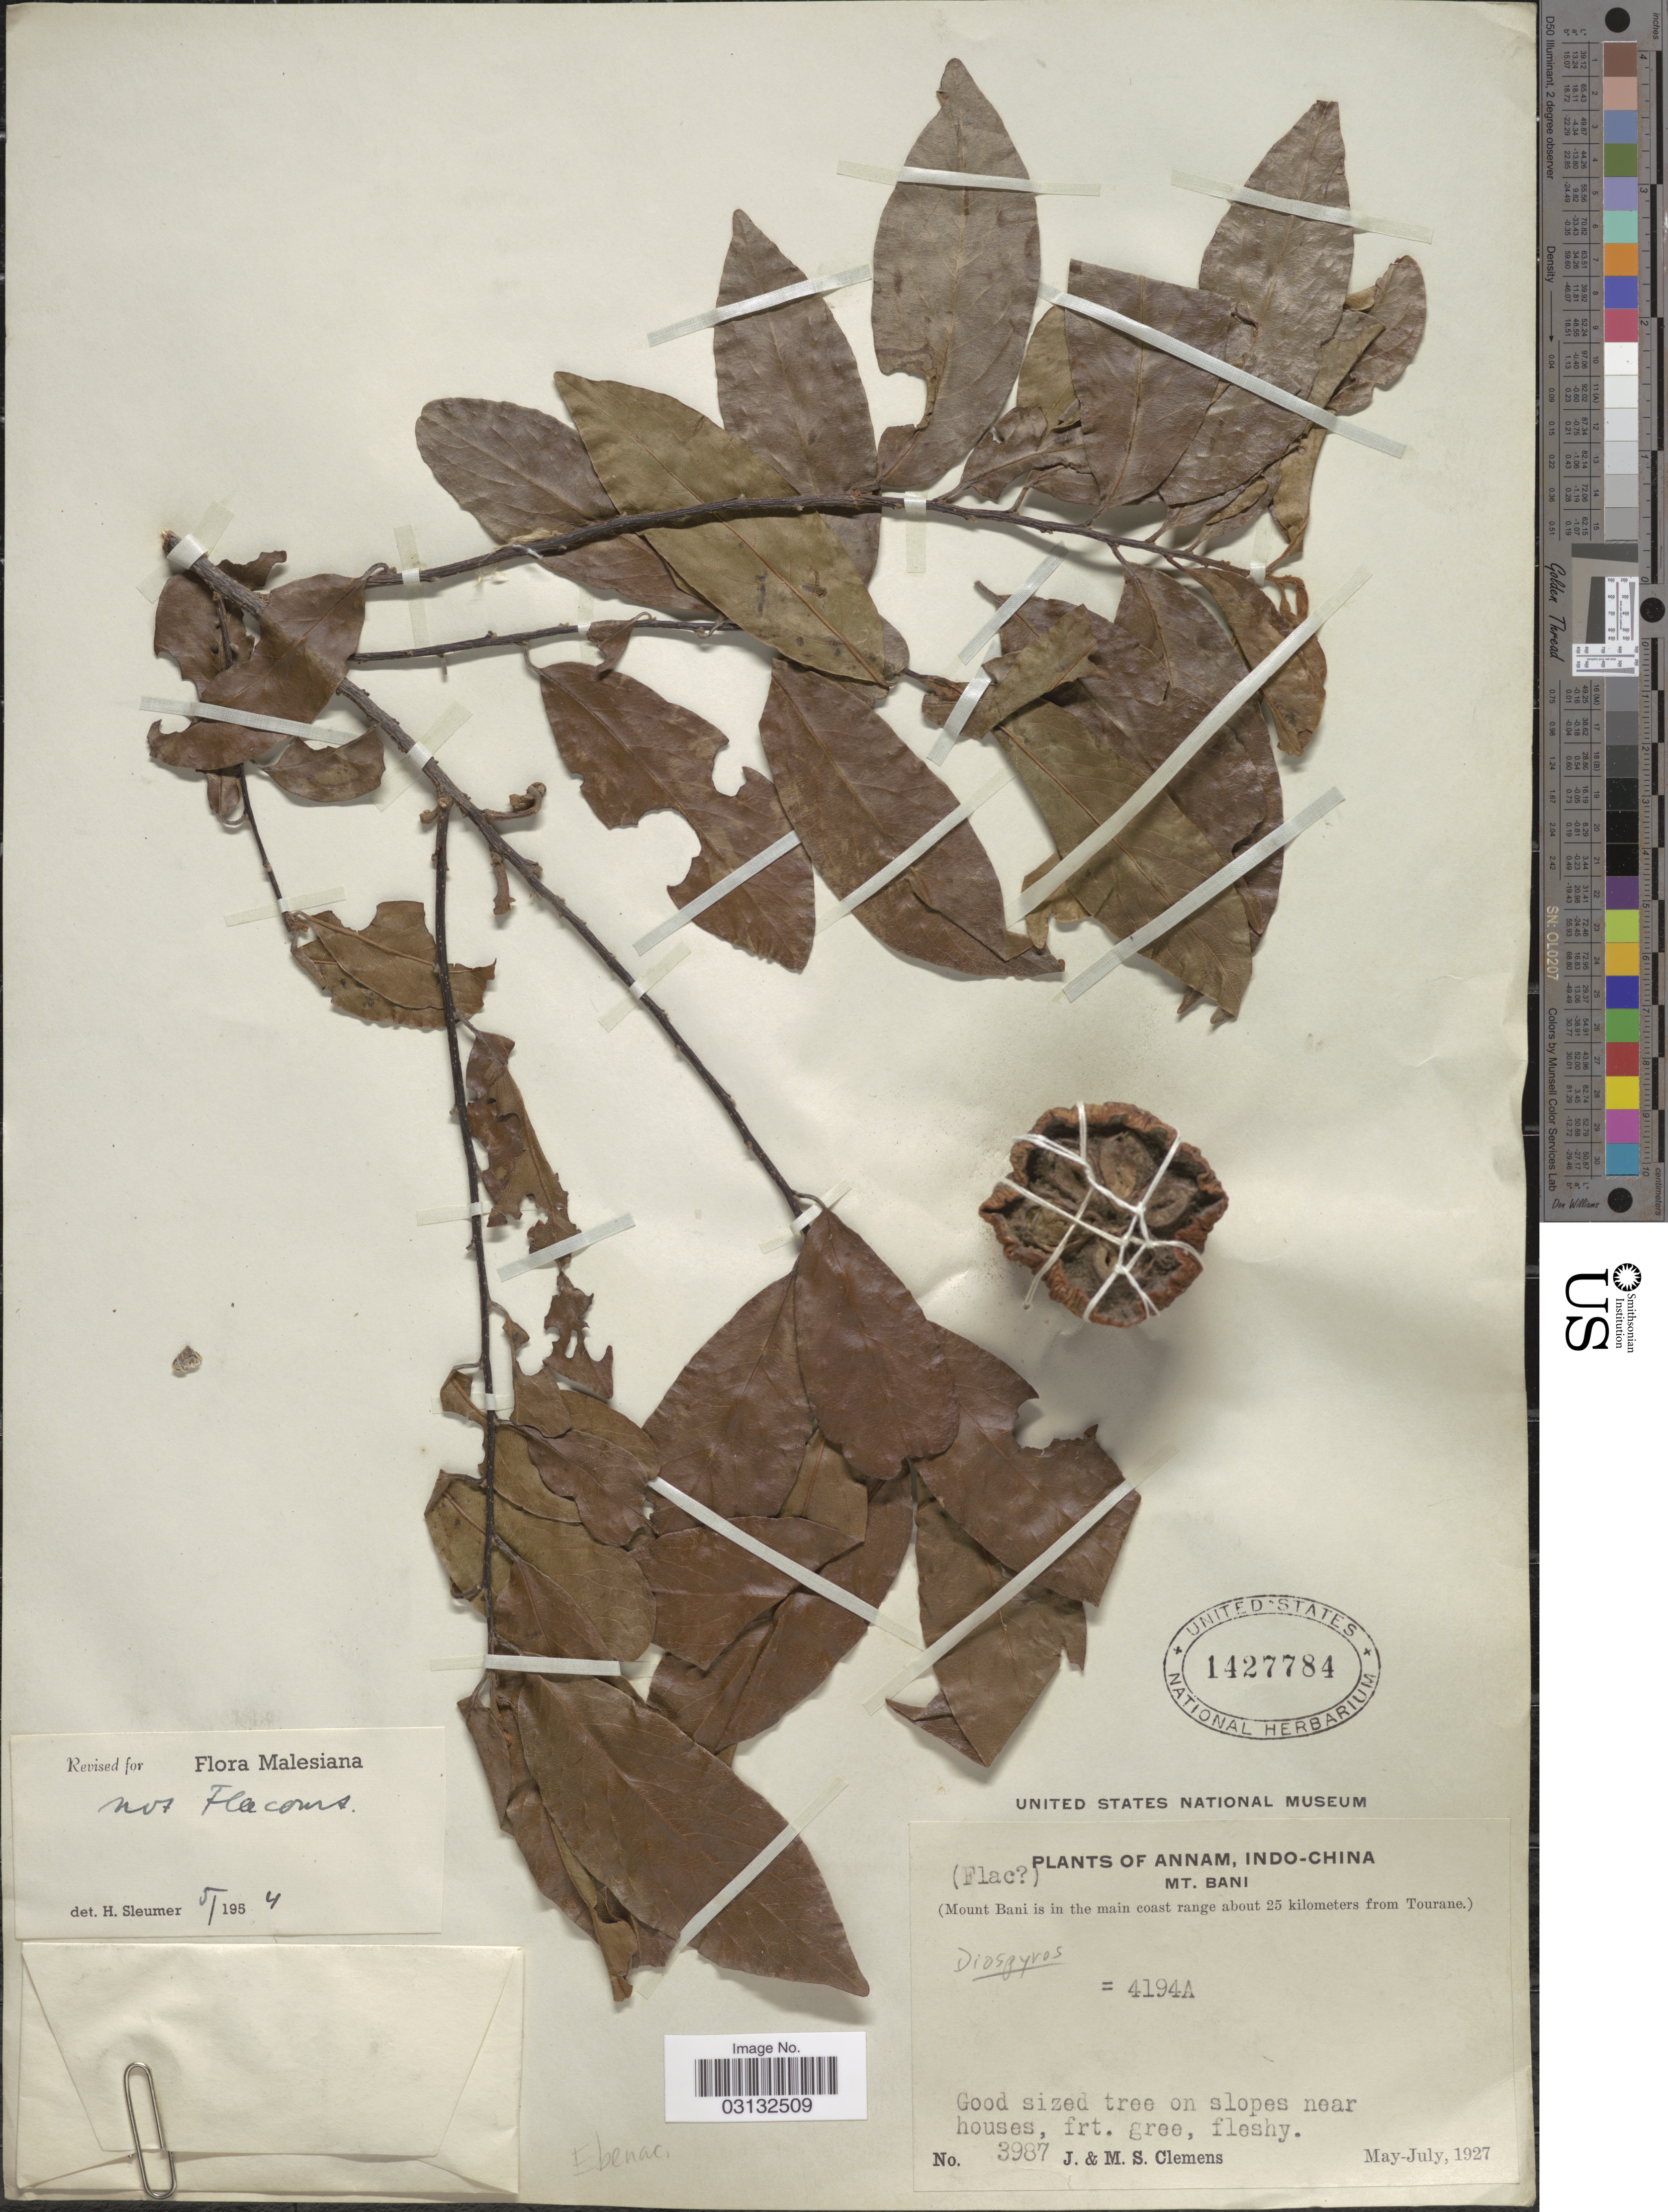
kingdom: Plantae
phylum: Tracheophyta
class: Magnoliopsida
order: Ericales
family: Ebenaceae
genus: Diospyros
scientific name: Diospyros sp.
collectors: J. Clemens & M. S. Clemens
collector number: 3987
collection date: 1927-05/1927-07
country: Vietnam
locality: Annam. Mt. Bani (Mount Bani is in the main coast range about 25 kilometers from Tourane).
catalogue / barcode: US 1427784